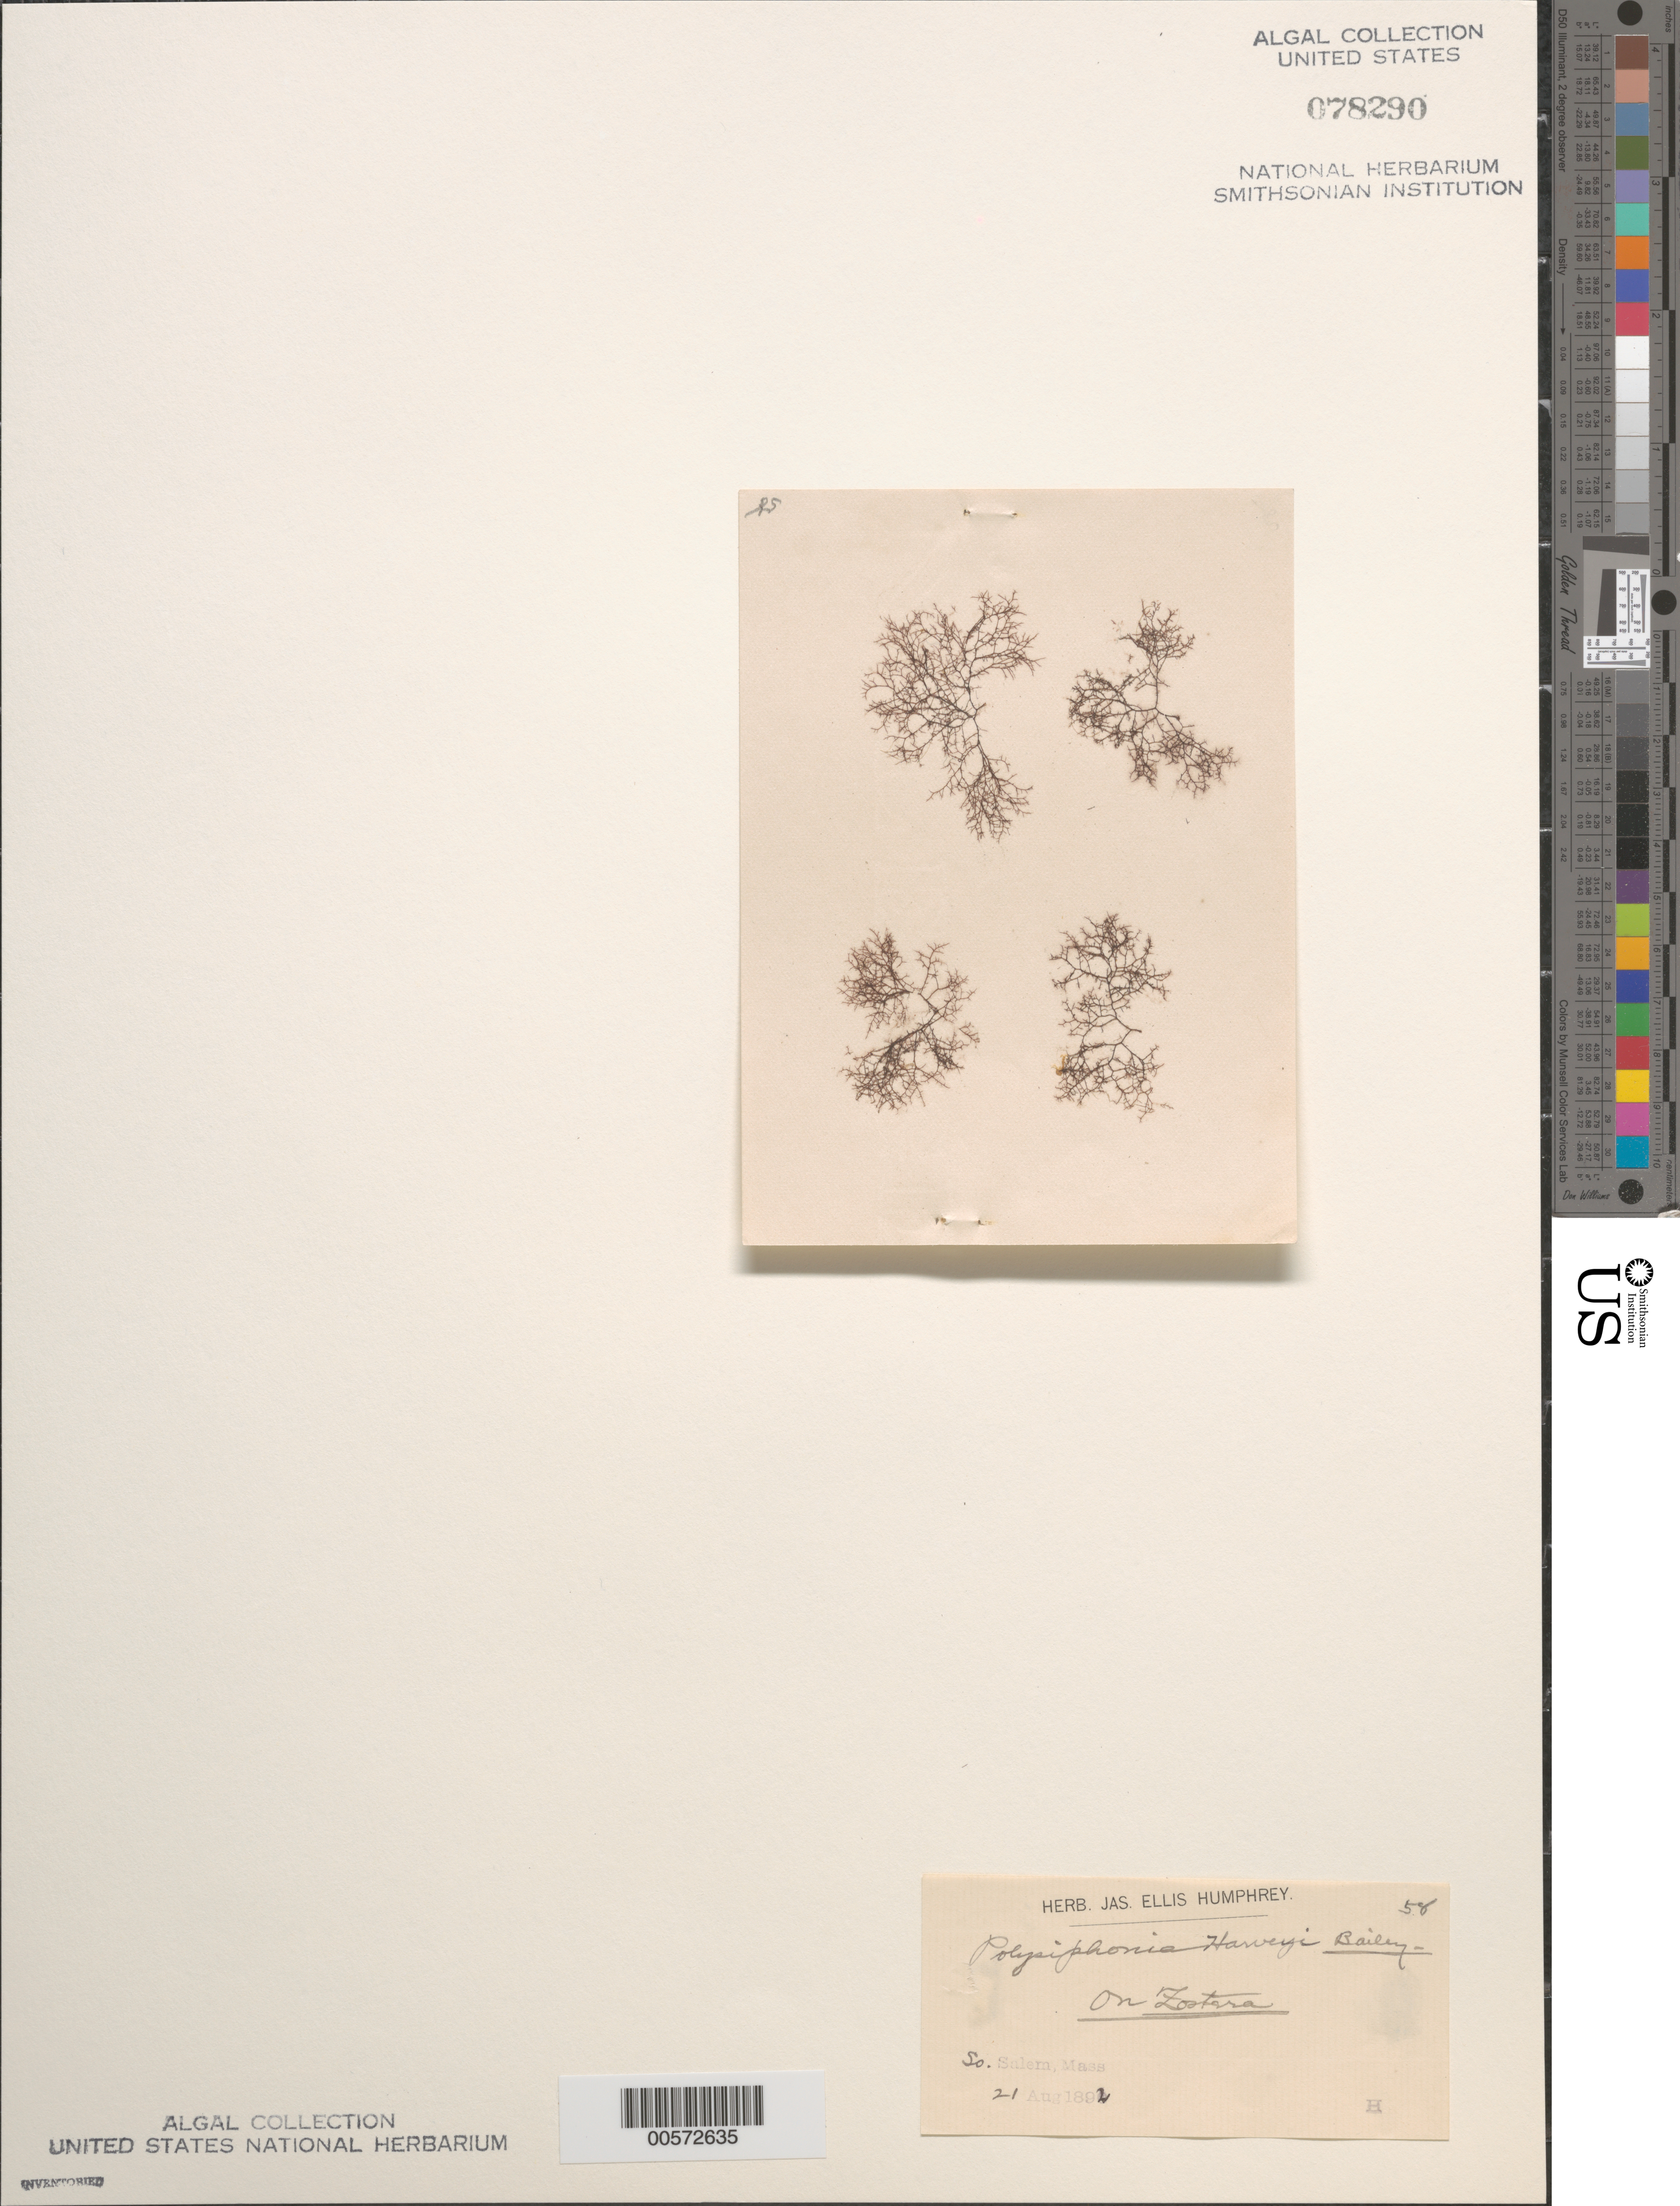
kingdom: Plantae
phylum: Rhodophyta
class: Florideophyceae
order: Ceramiales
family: Rhodomelaceae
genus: Melanothamnus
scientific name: Melanothamnus harveyi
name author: (Bailey) Diaz-Tapia & C.A. Maggs in Diaz-Tapia et al.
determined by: Algae name updating Project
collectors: J. Humphrey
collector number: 58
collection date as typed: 21 Aug 1892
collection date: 1892-08-21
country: United States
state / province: Massachusetts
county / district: Essex County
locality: South Salem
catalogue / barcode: US 78290